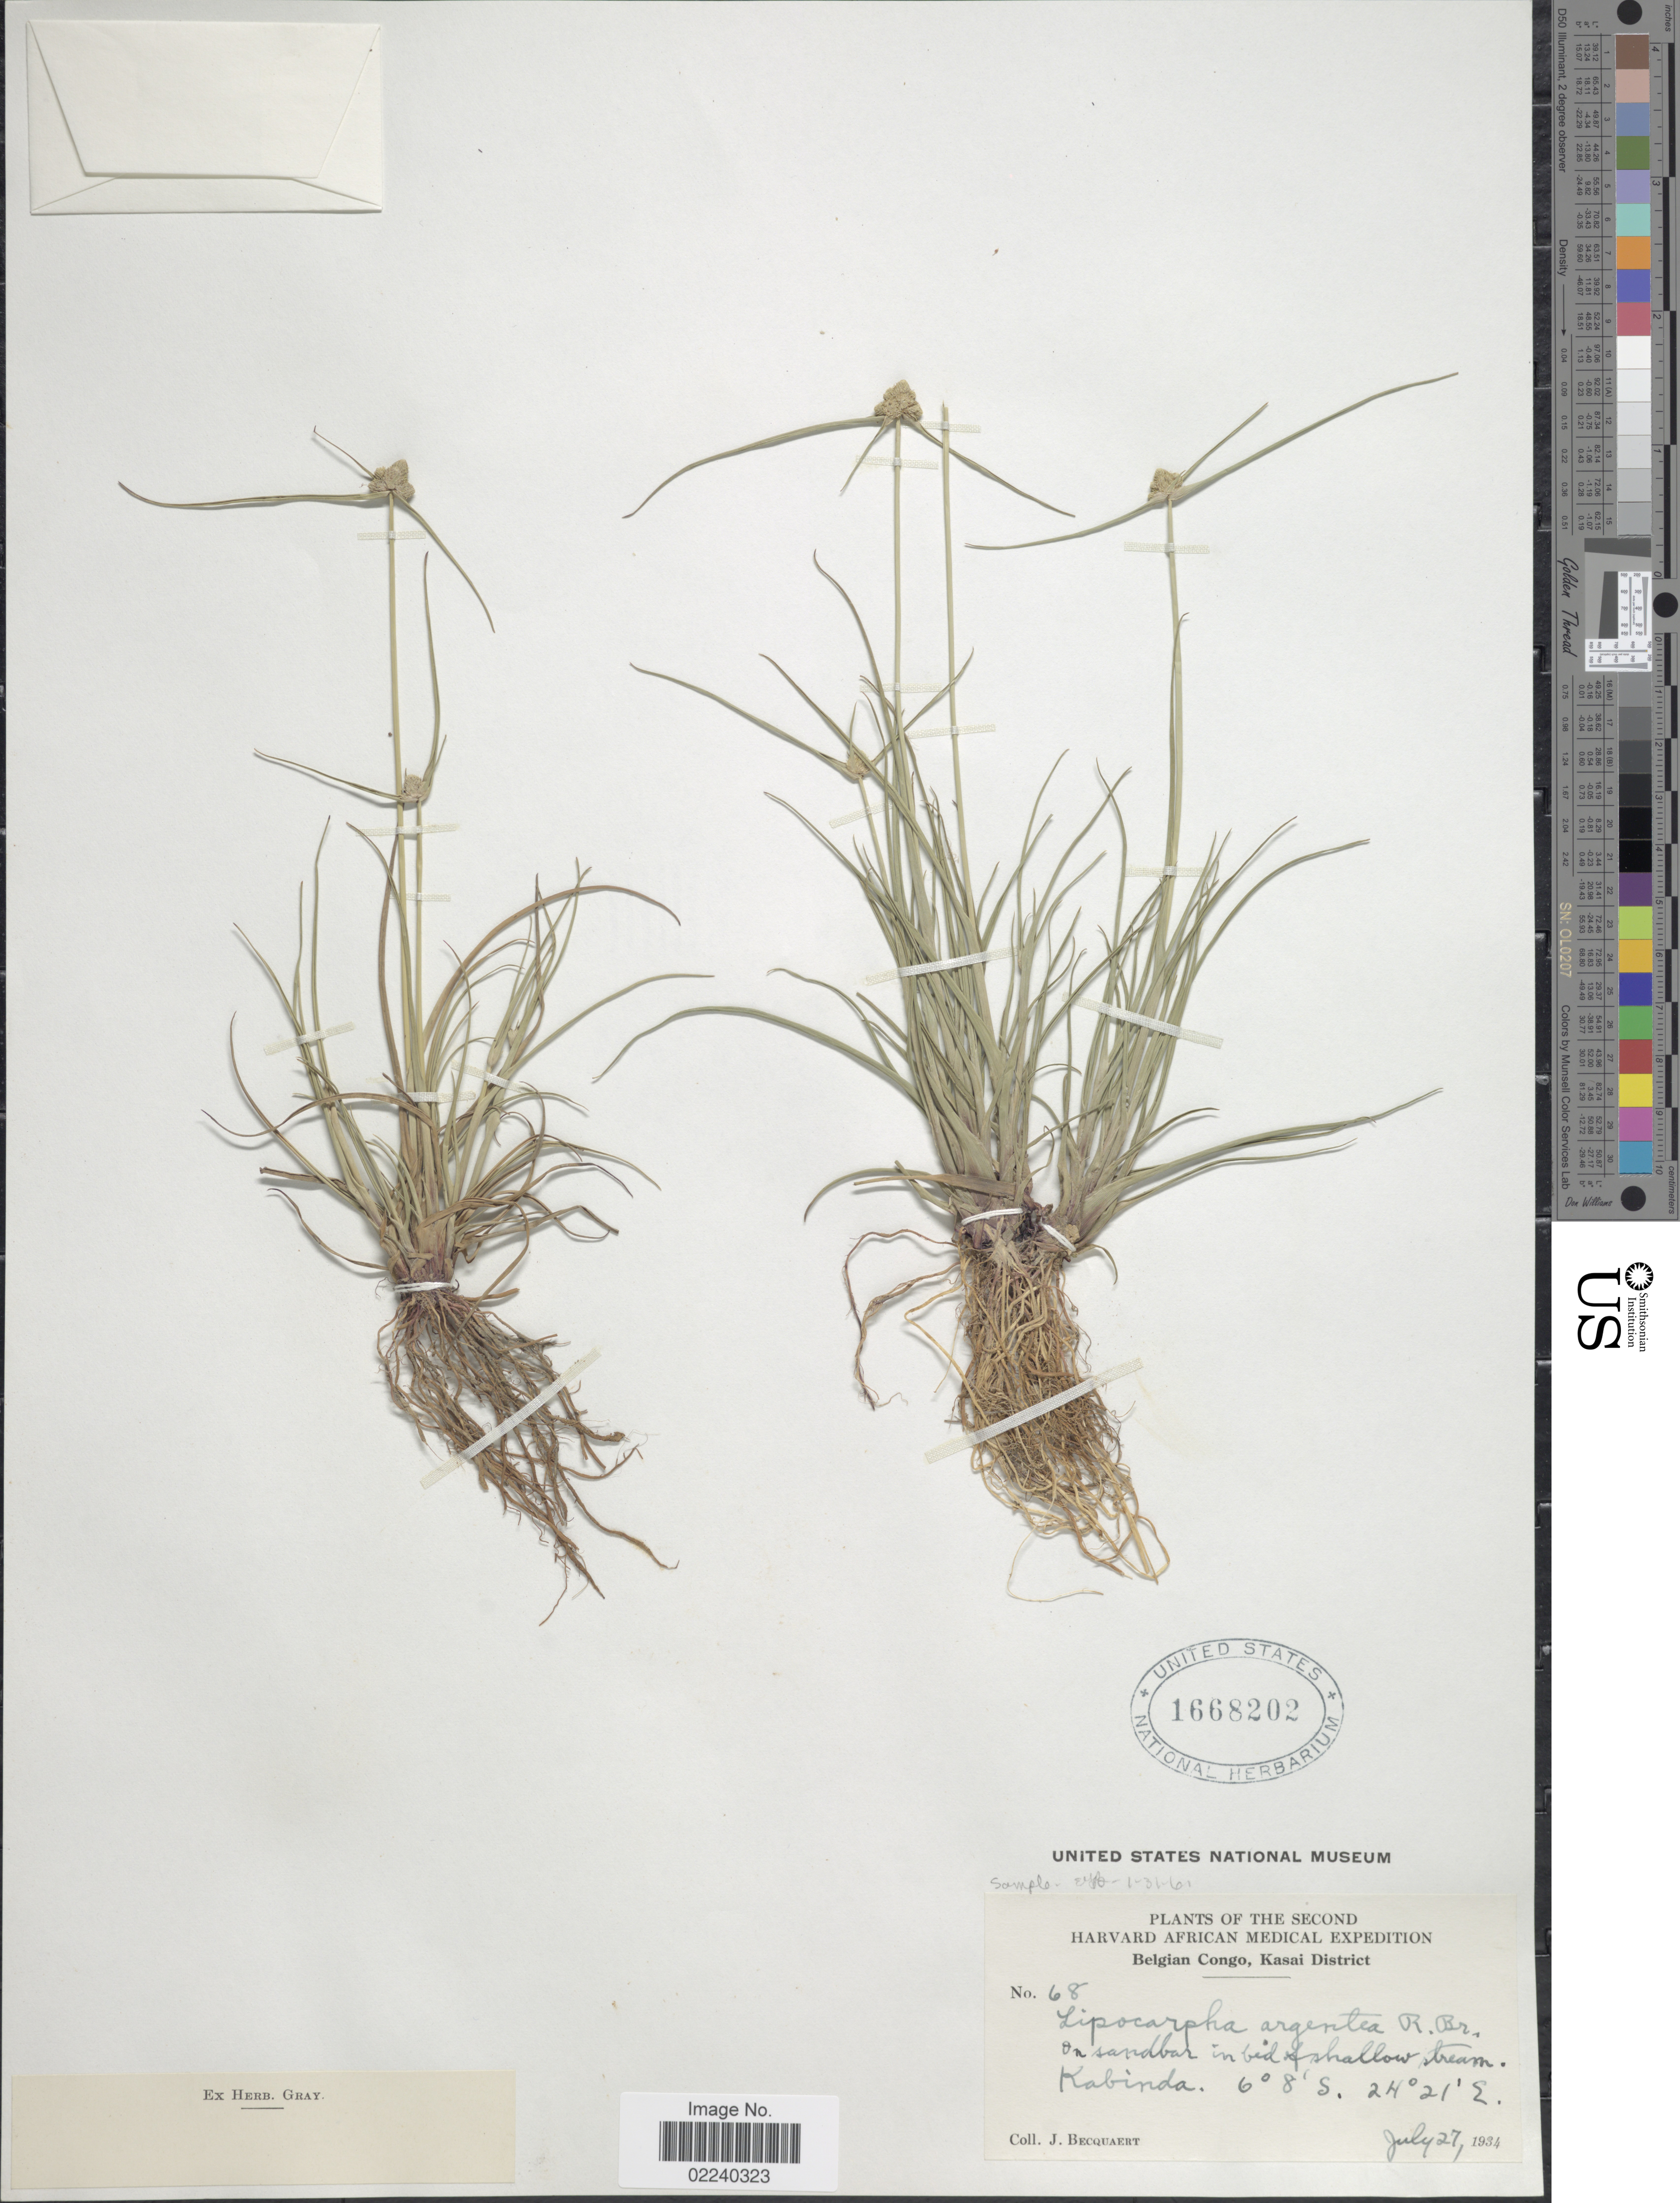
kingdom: Plantae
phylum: Tracheophyta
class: Liliopsida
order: Poales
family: Cyperaceae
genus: Cyperus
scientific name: Cyperus albescens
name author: (Steud.) Larridon & Govaerts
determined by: Strong, M. T., (US), Smithsonian Institution - National Museum of Natural History (UNITED STATES)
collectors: J. Becquaert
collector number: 68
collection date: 1934-07-27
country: Congo, Democratic Republic of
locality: Belgian Congo, Kasai District, Kabinda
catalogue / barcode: US 1668202